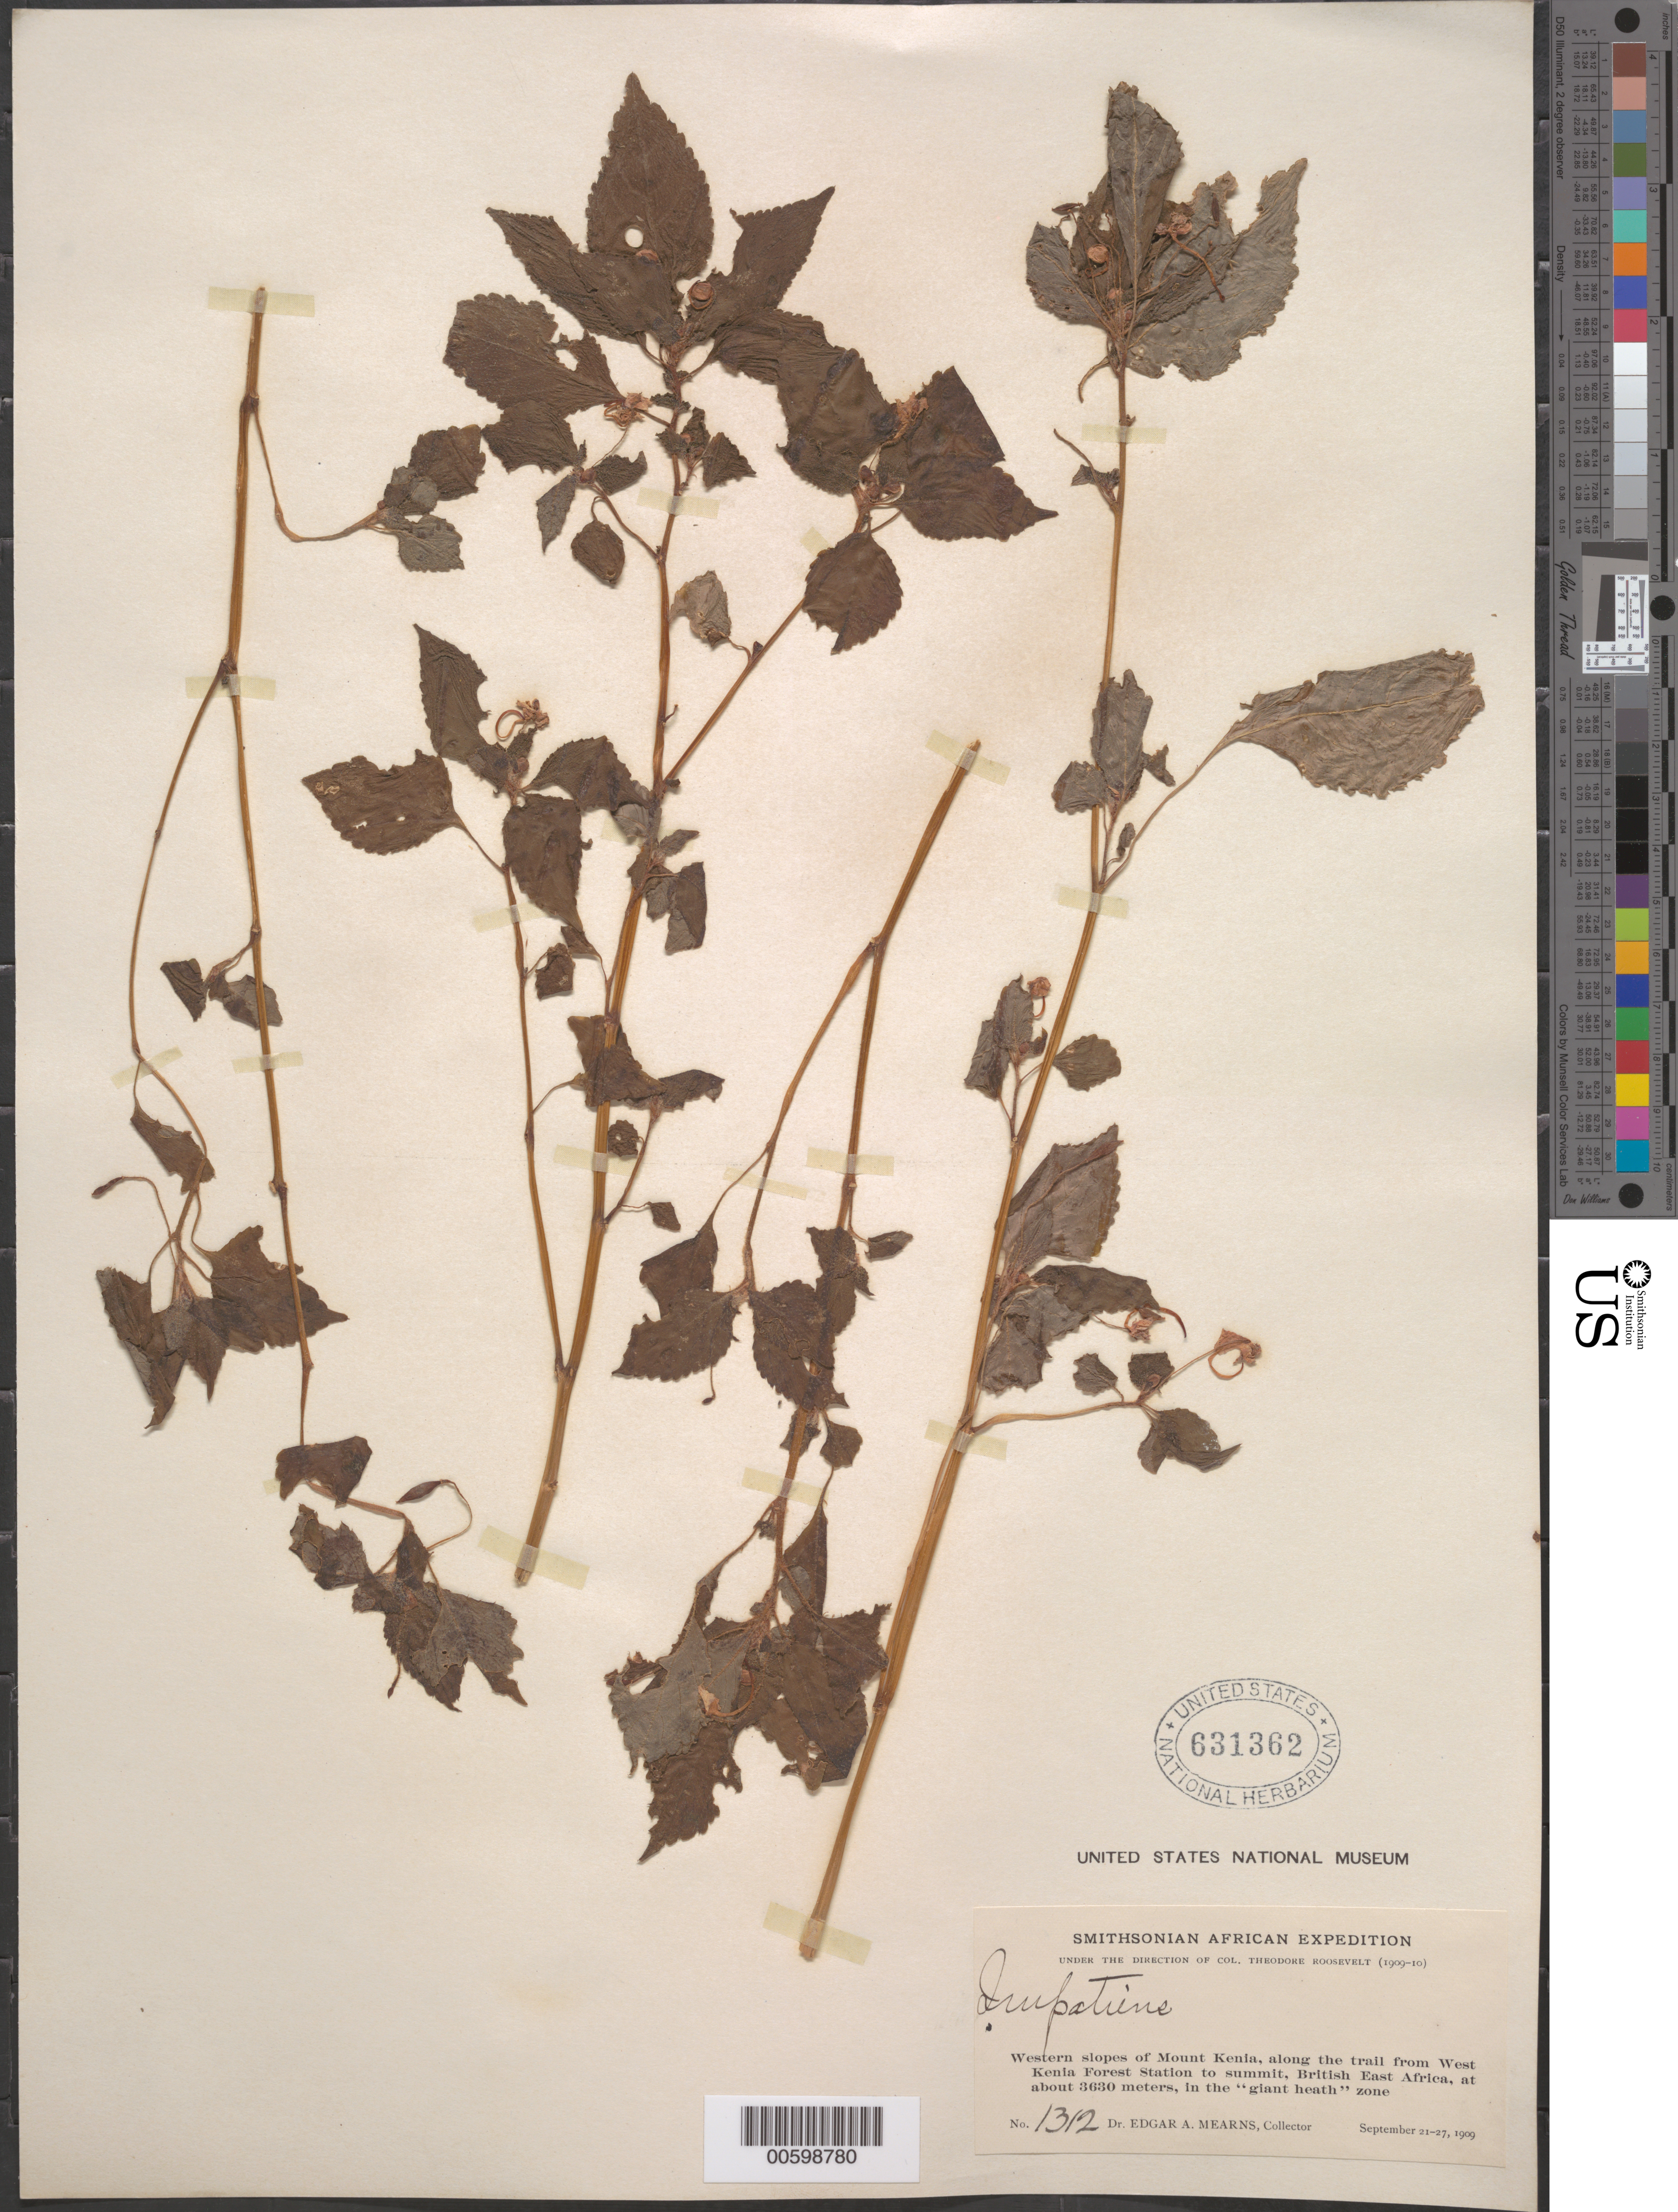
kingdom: Plantae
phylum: Tracheophyta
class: Magnoliopsida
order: Ericales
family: Balsaminaceae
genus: Impatiens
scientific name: Impatiens sp.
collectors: E. A. Mearns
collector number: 1312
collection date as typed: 21 Sep 1909 to 27 Sep 1909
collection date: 1909-09-21/1909-09-27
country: Kenya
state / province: Nyeri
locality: Western slopes of Mount Kenya, along the trail from West Kenya Forest Station to summit, in the " giant health zone"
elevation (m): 3630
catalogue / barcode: US 631362